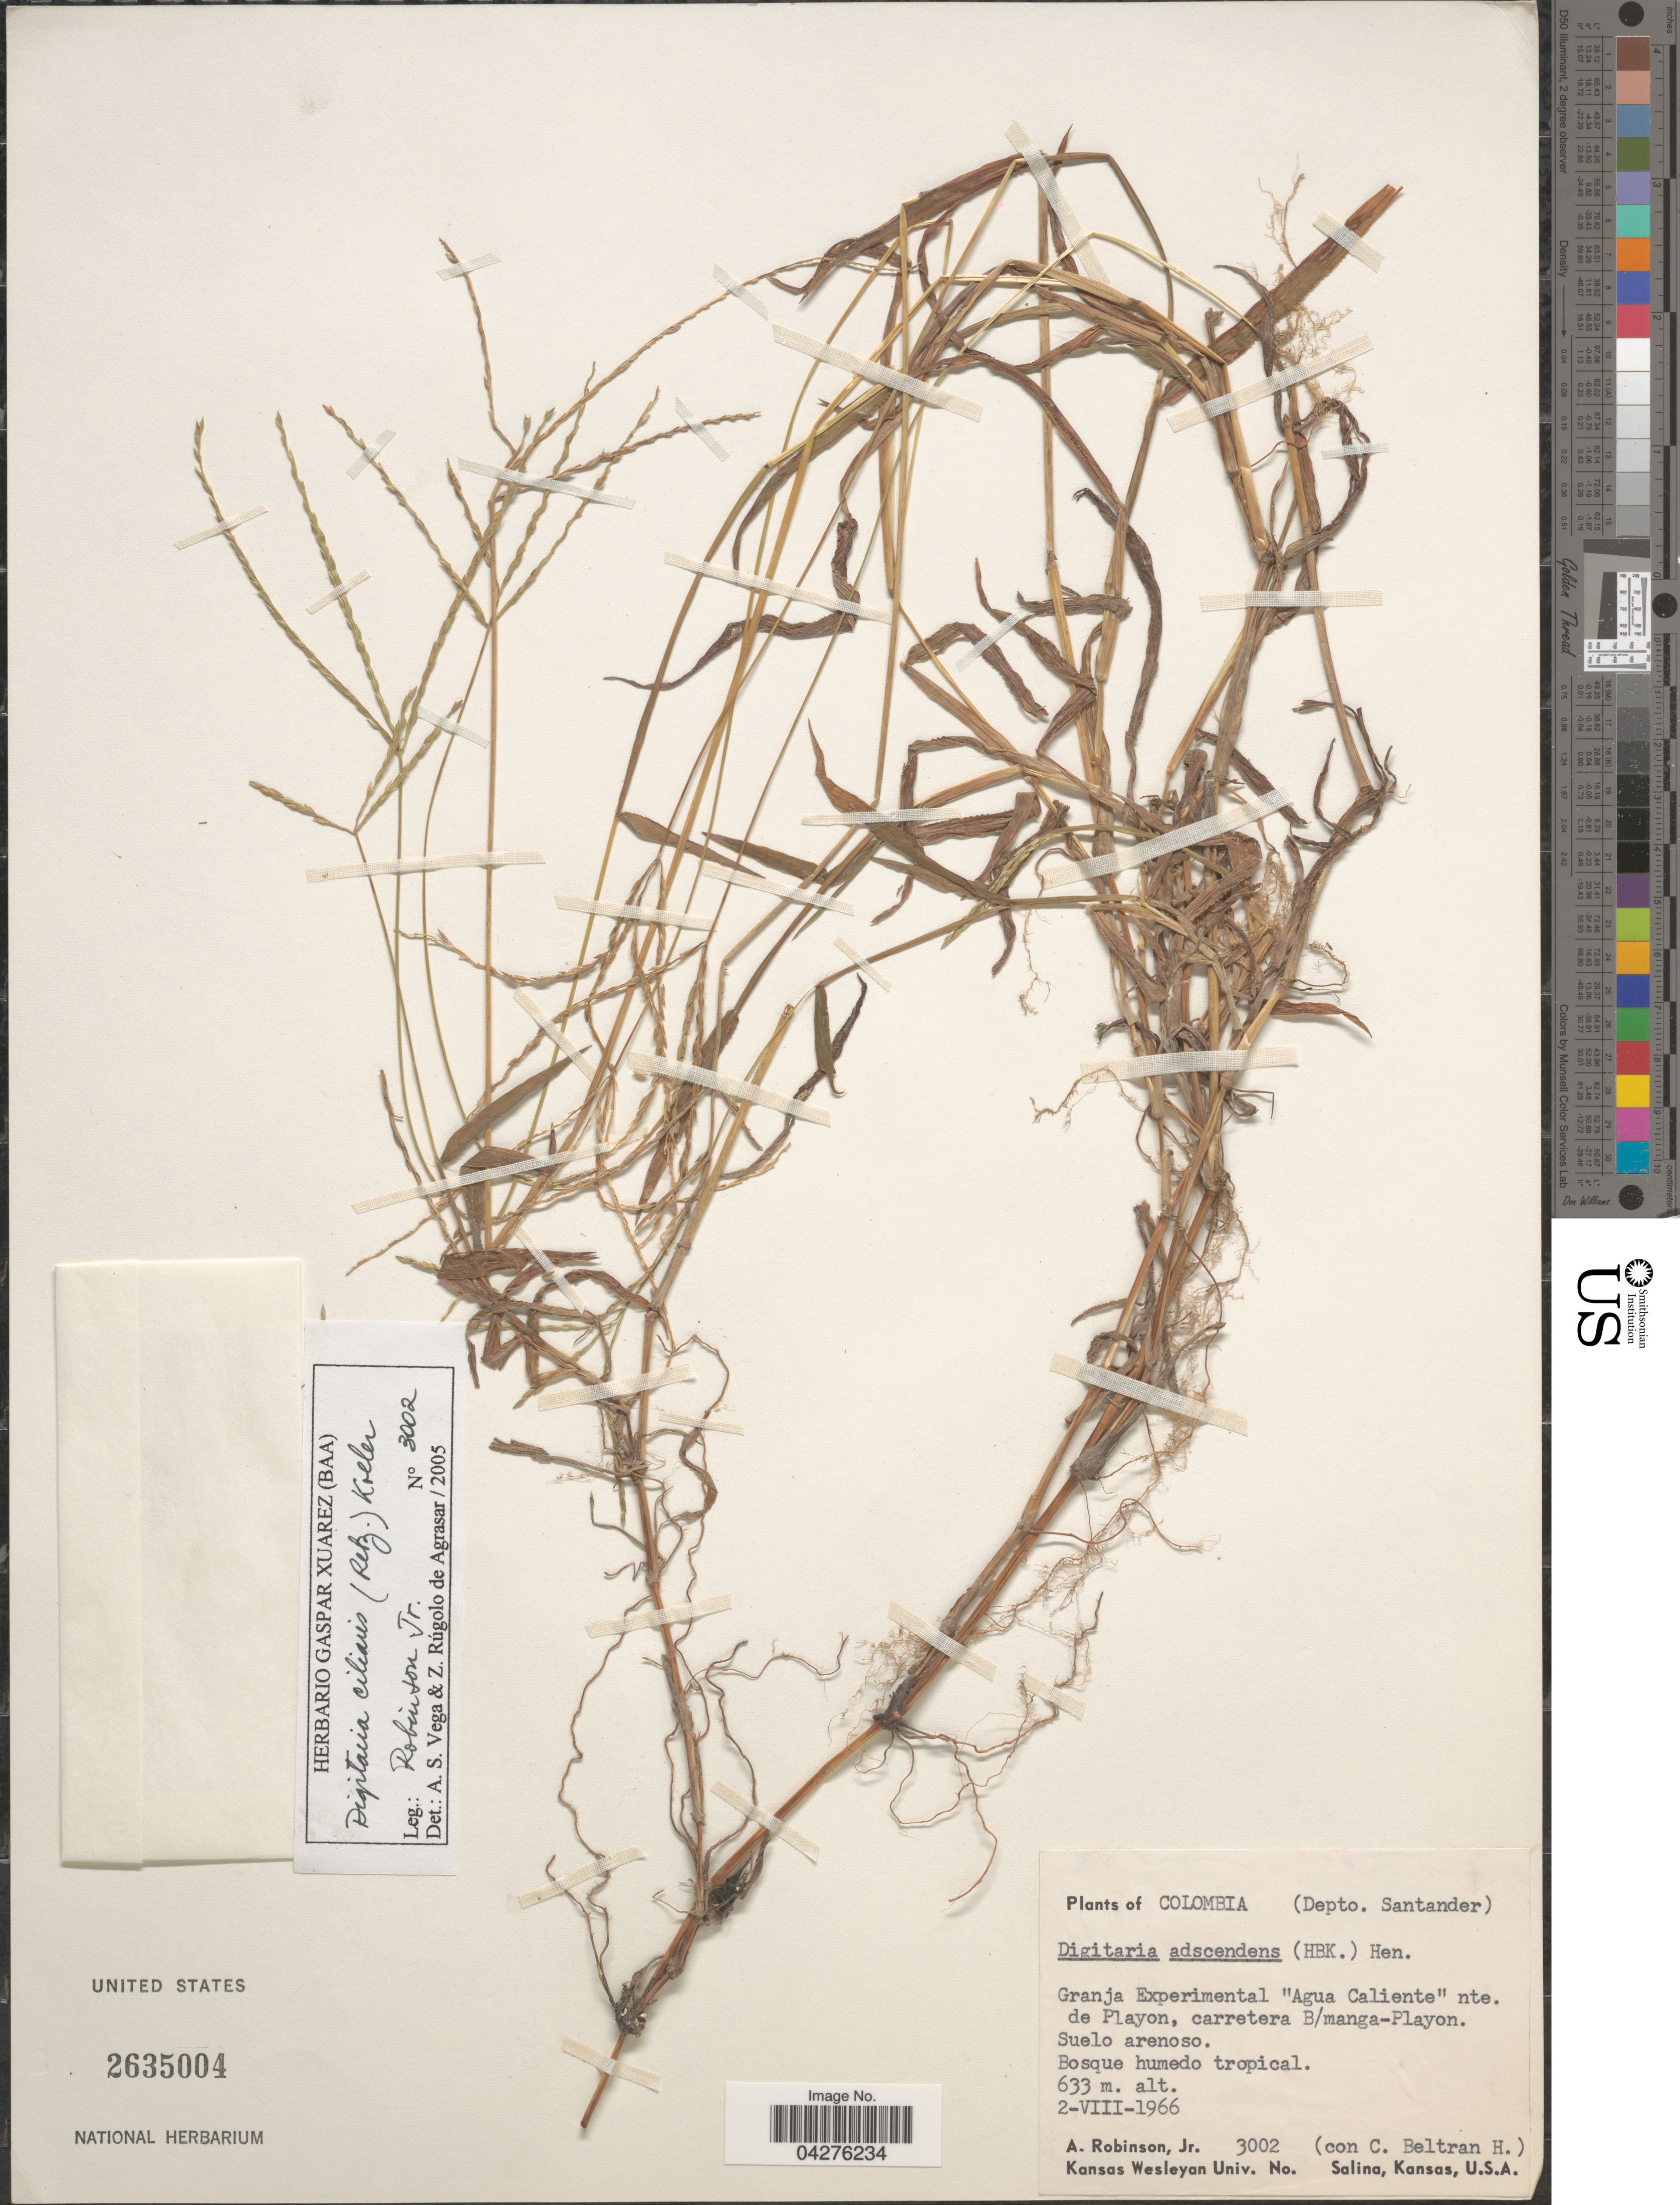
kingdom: Plantae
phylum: Tracheophyta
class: Liliopsida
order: Poales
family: Poaceae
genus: Digitaria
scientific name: Digitaria ciliaris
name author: (Retz.) Koeler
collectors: A. Robinson Jr. & C. Beltran H.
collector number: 3002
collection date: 1966-08-02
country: Colombia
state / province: Santander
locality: Depto. Santander. Granja Experimental "Agua Caliente" nte. de Playon, carretera B/manga-Playon.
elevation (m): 633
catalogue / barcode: US 2635004